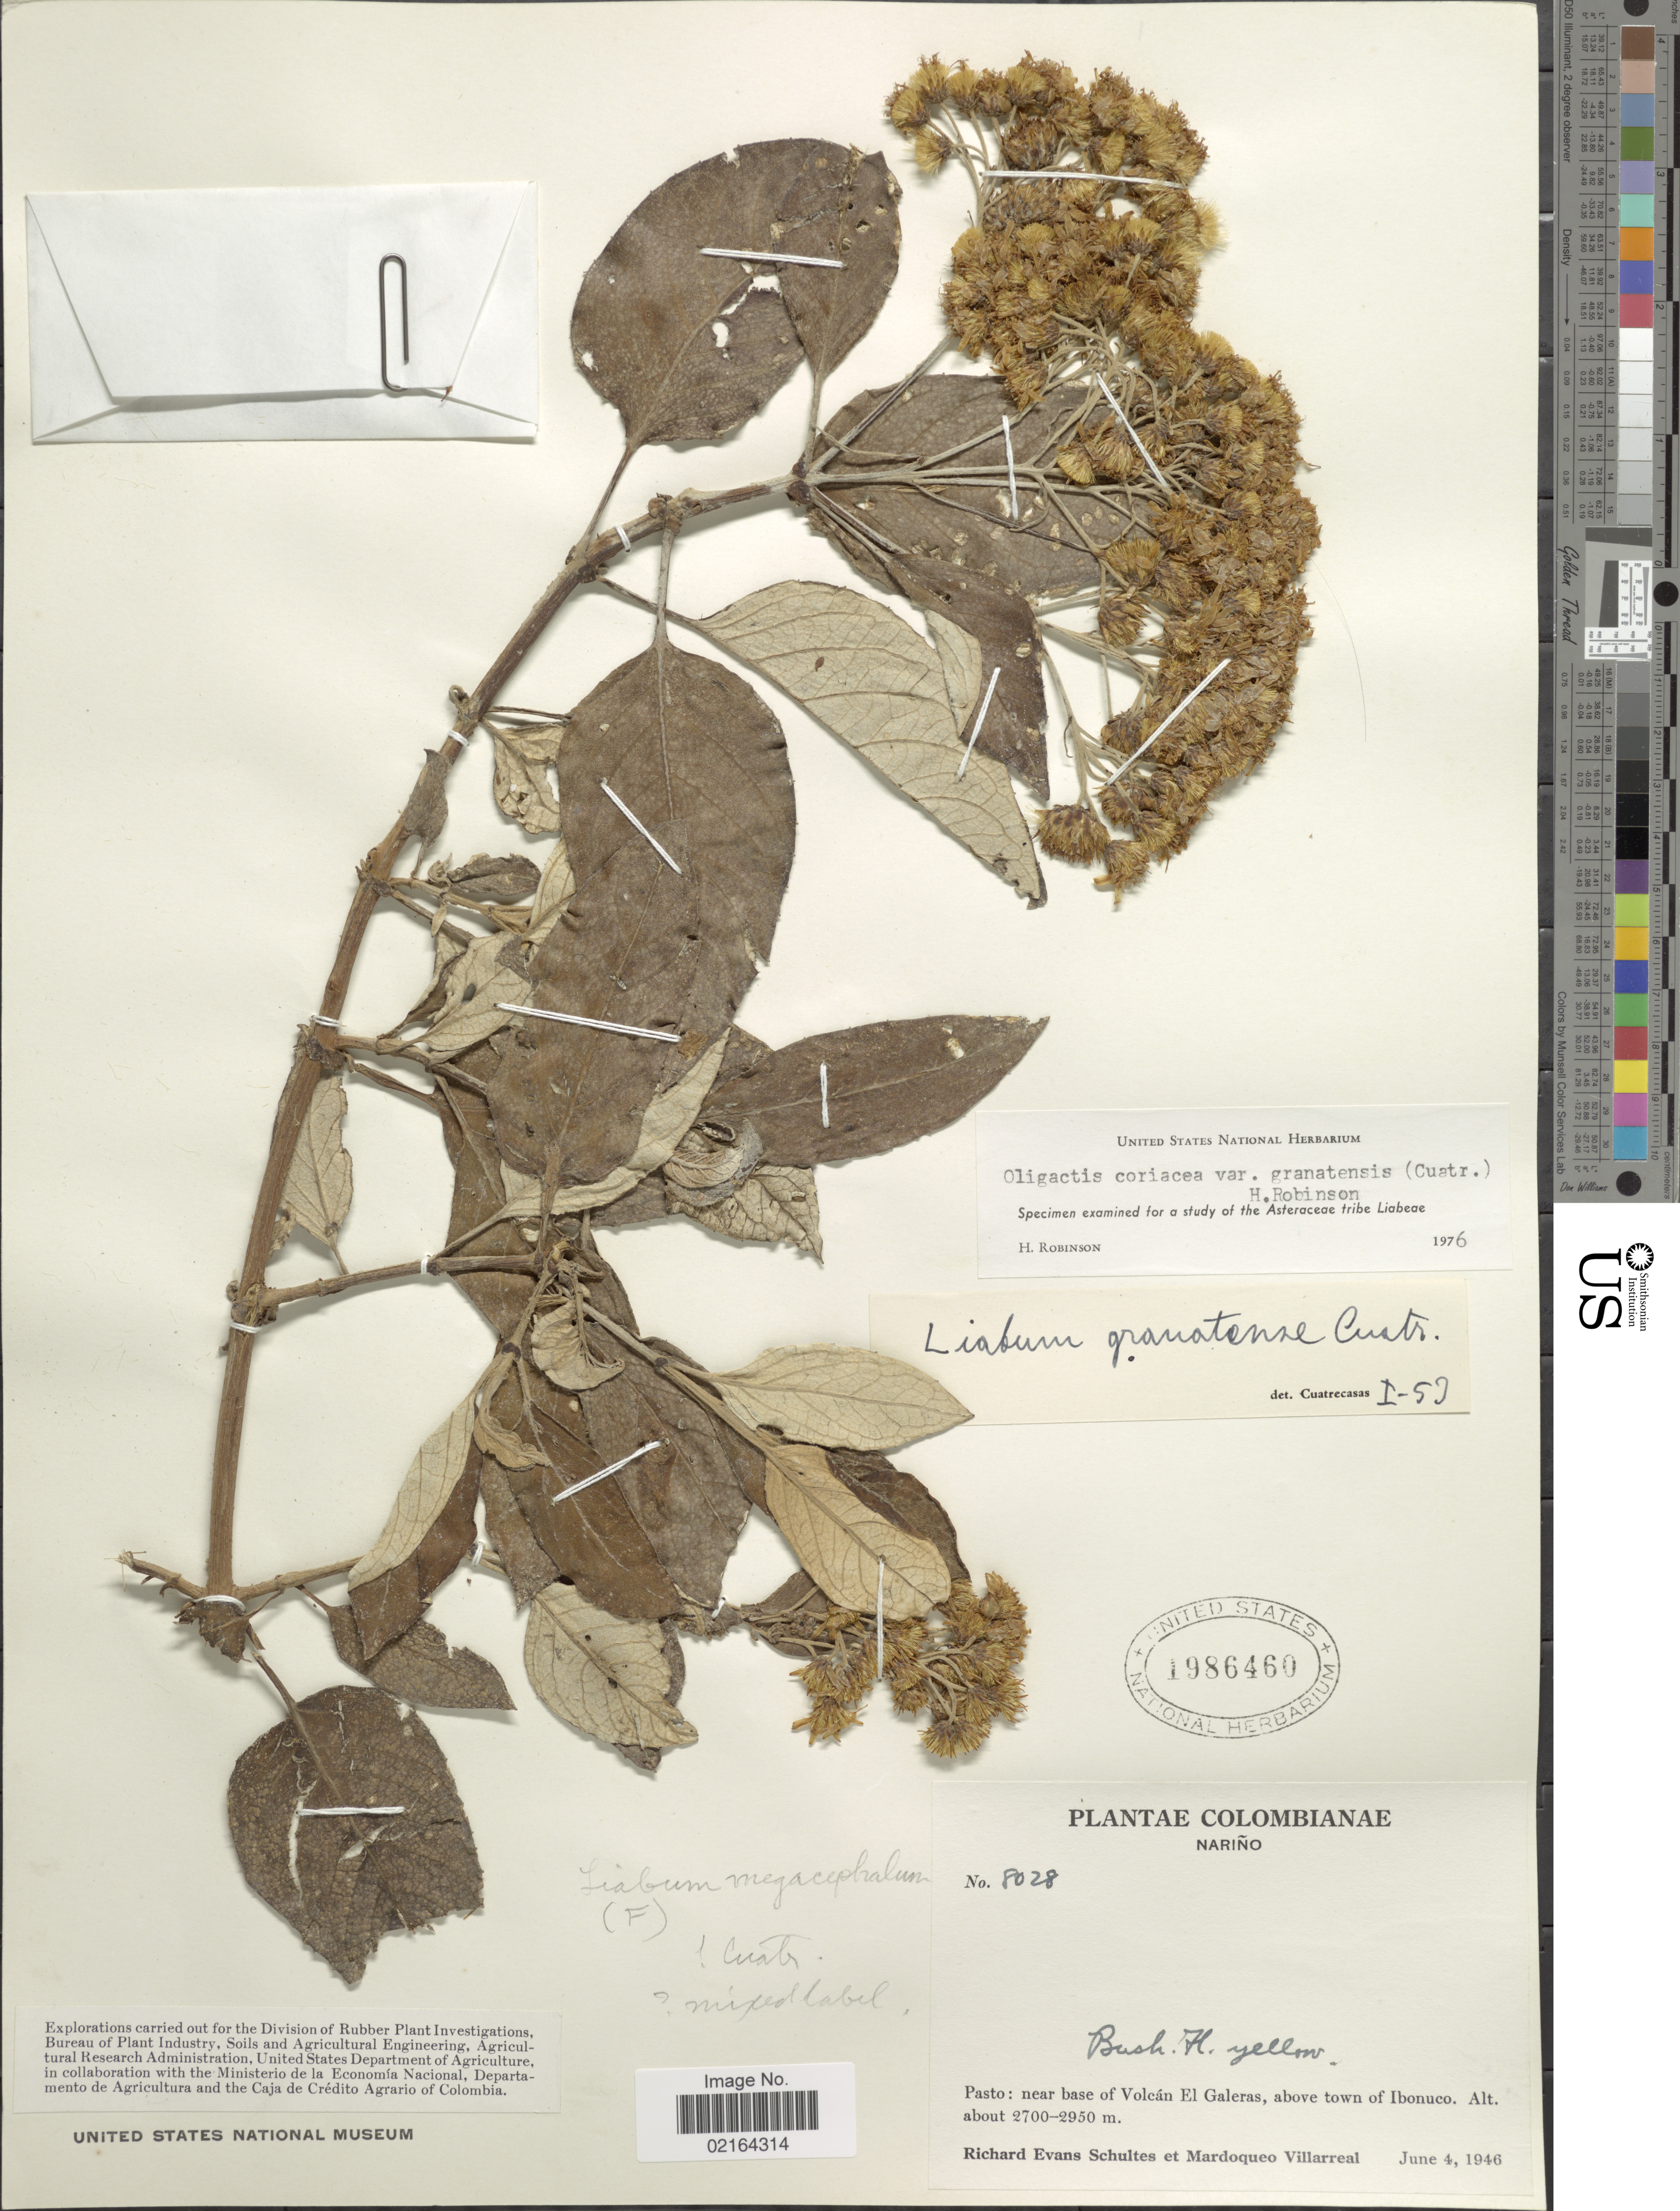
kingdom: Plantae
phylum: Tracheophyta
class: Magnoliopsida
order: Asterales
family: Asteraceae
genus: Sampera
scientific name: Sampera coriacea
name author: (Hieron.) V.A. Funk & H. Rob.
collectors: R. E. Schultes & M. Villareal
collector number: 8028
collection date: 1946-06-04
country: Colombia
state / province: Nariño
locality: Pasto: near base of Volcan El Galeras, above town of Ibonuco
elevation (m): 2700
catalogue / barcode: US 1986460